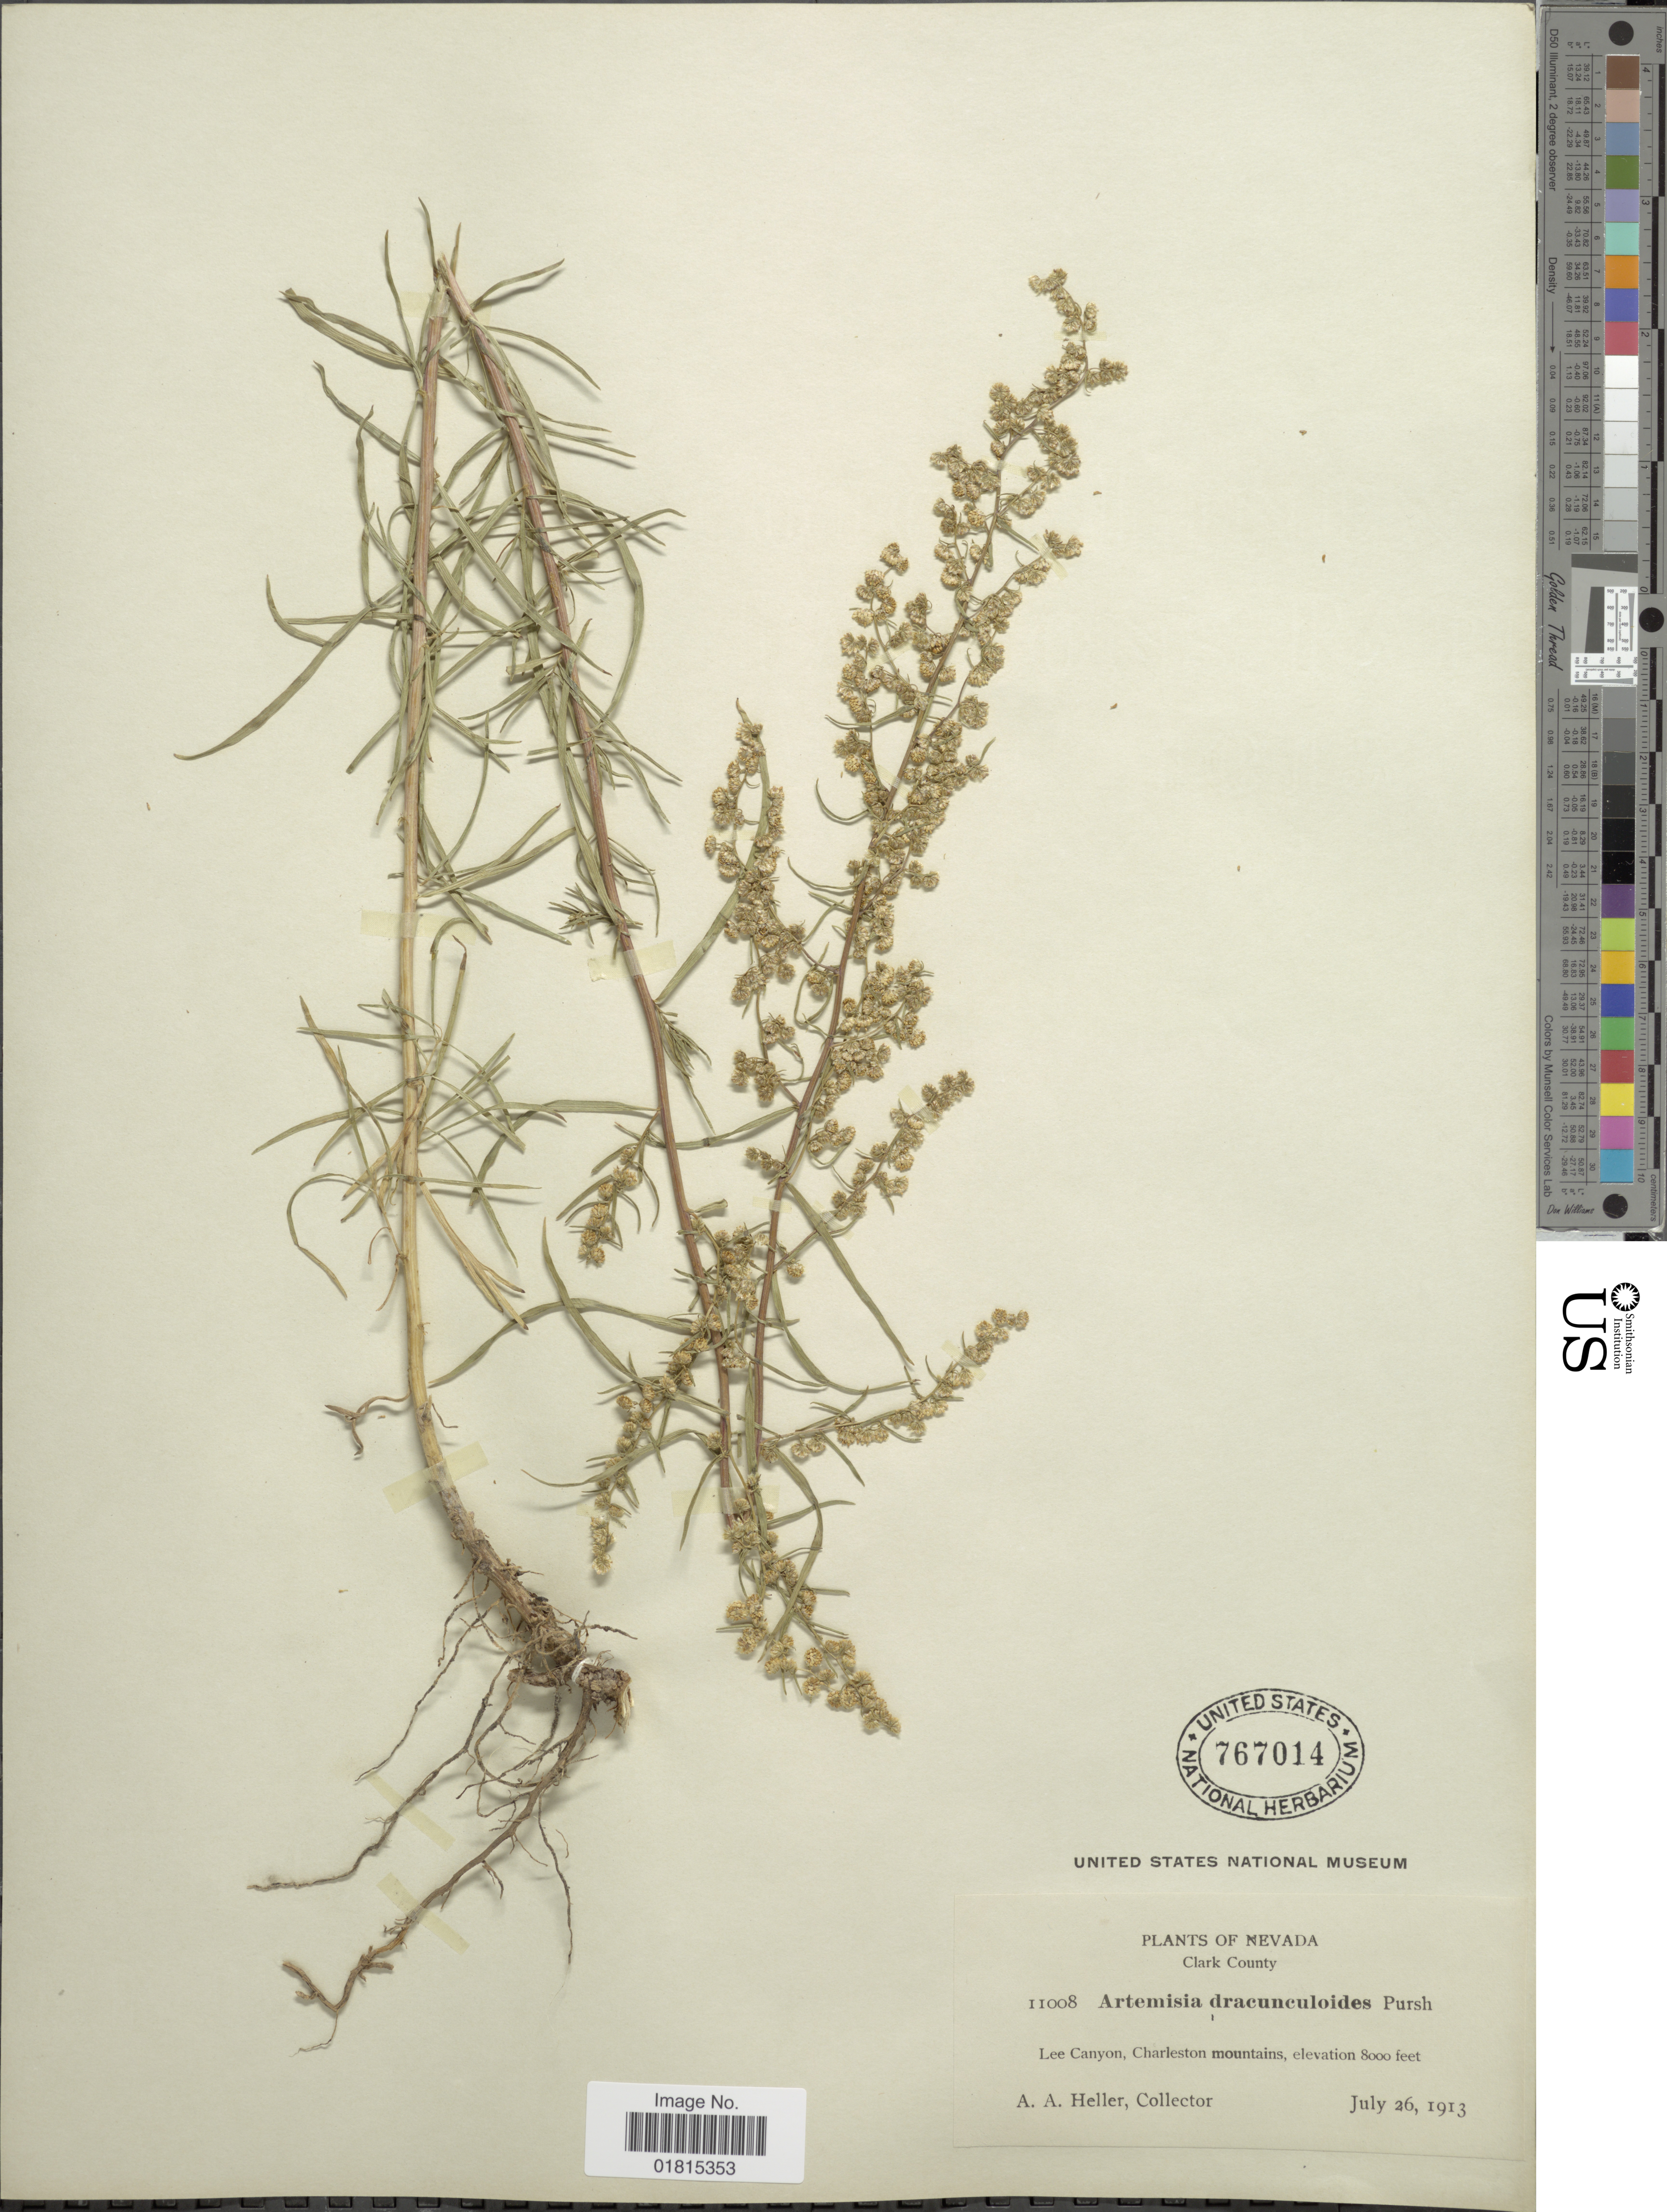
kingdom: Plantae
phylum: Tracheophyta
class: Magnoliopsida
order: Asterales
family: Asteraceae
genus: Artemisia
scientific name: Artemisia dracunculoides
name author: Pursh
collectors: A. A. Heller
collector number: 11008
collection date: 1913-07-26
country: United States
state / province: Nevada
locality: Clark County. Lee Canyon, Charleston mountains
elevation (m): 2438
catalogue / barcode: US 767014